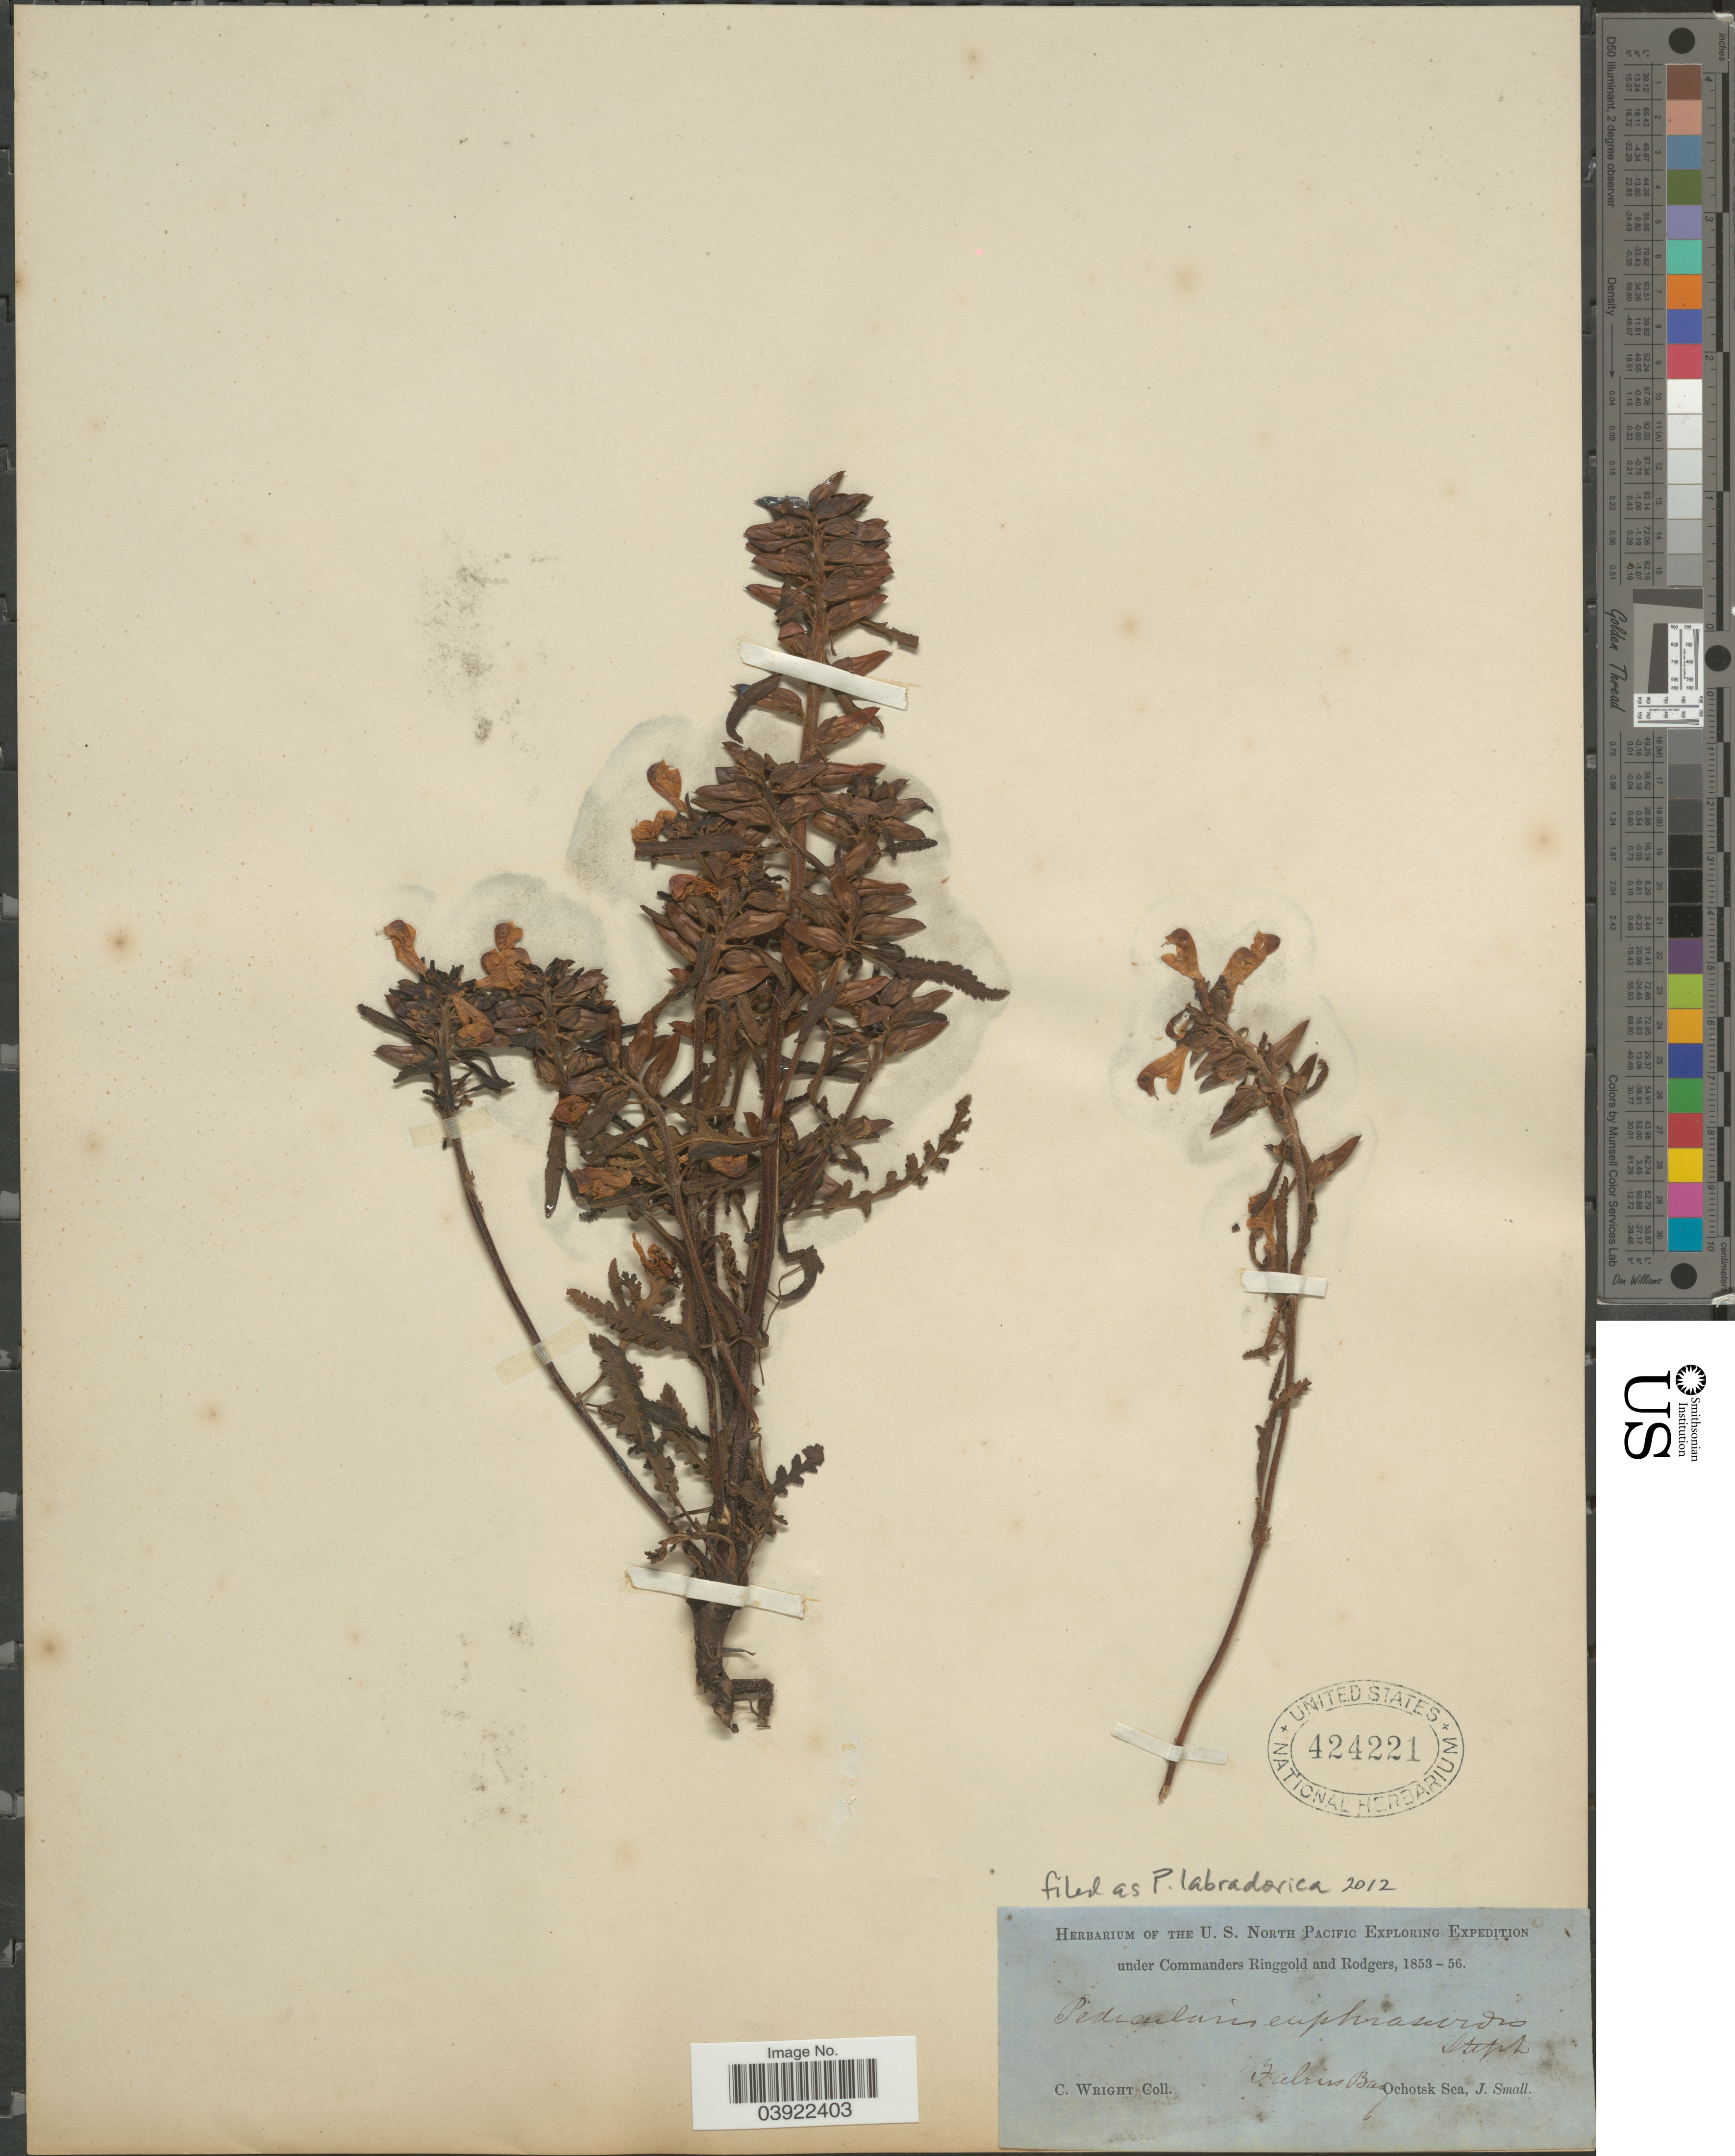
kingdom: Plantae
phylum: Tracheophyta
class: Magnoliopsida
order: Lamiales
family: Orobanchaceae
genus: Pedicularis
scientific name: Pedicularis labradorica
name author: Wirsing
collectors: C. Wright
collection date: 1853/1856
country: Russian Federation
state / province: Magadan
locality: Luhin (Luzhin) Bay. Ochotsk (Okhotsk) Sea.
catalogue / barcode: US 424221